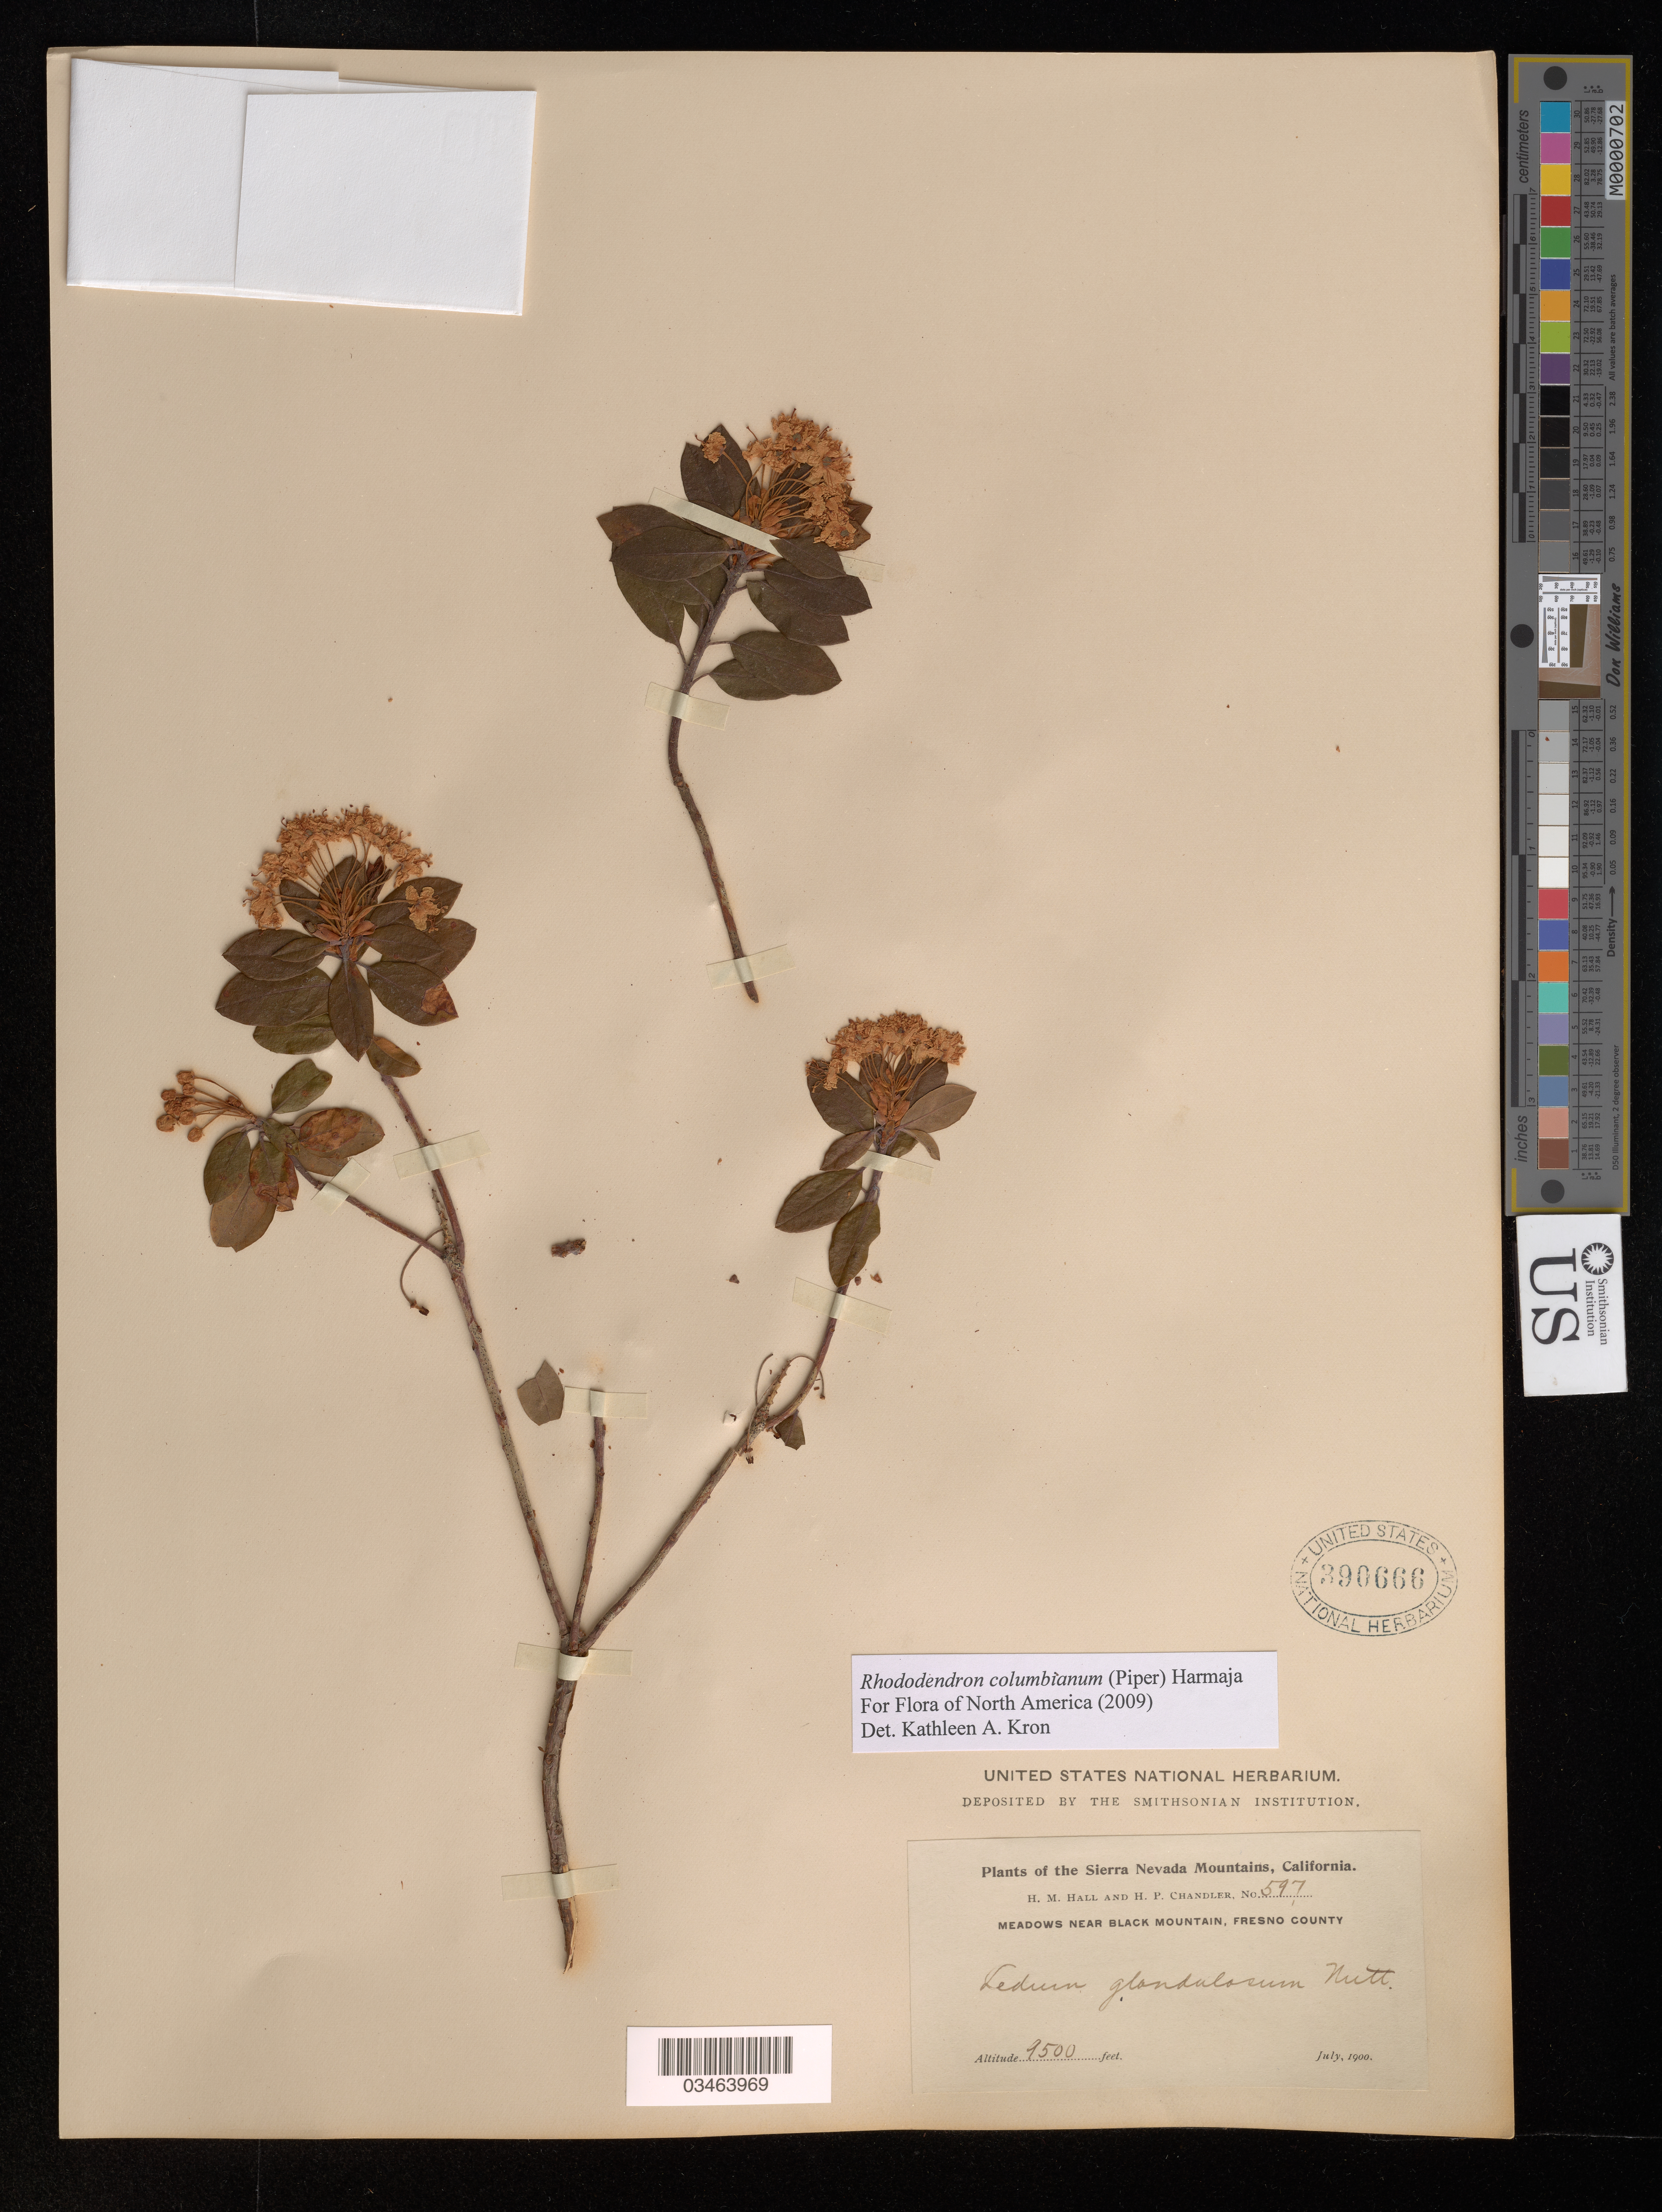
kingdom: Plantae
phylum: Tracheophyta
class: Magnoliopsida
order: Ericales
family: Ericaceae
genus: Rhododendron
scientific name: Rhododendron columbianum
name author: (Piper) Harmaja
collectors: H. M. Hall & H. Chandler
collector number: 597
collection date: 1900-07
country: United States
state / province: California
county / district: Sierra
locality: Sierra Nevada Mountains. Meadows near Black Mountain, Fresno County.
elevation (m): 2896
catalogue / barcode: US 390666